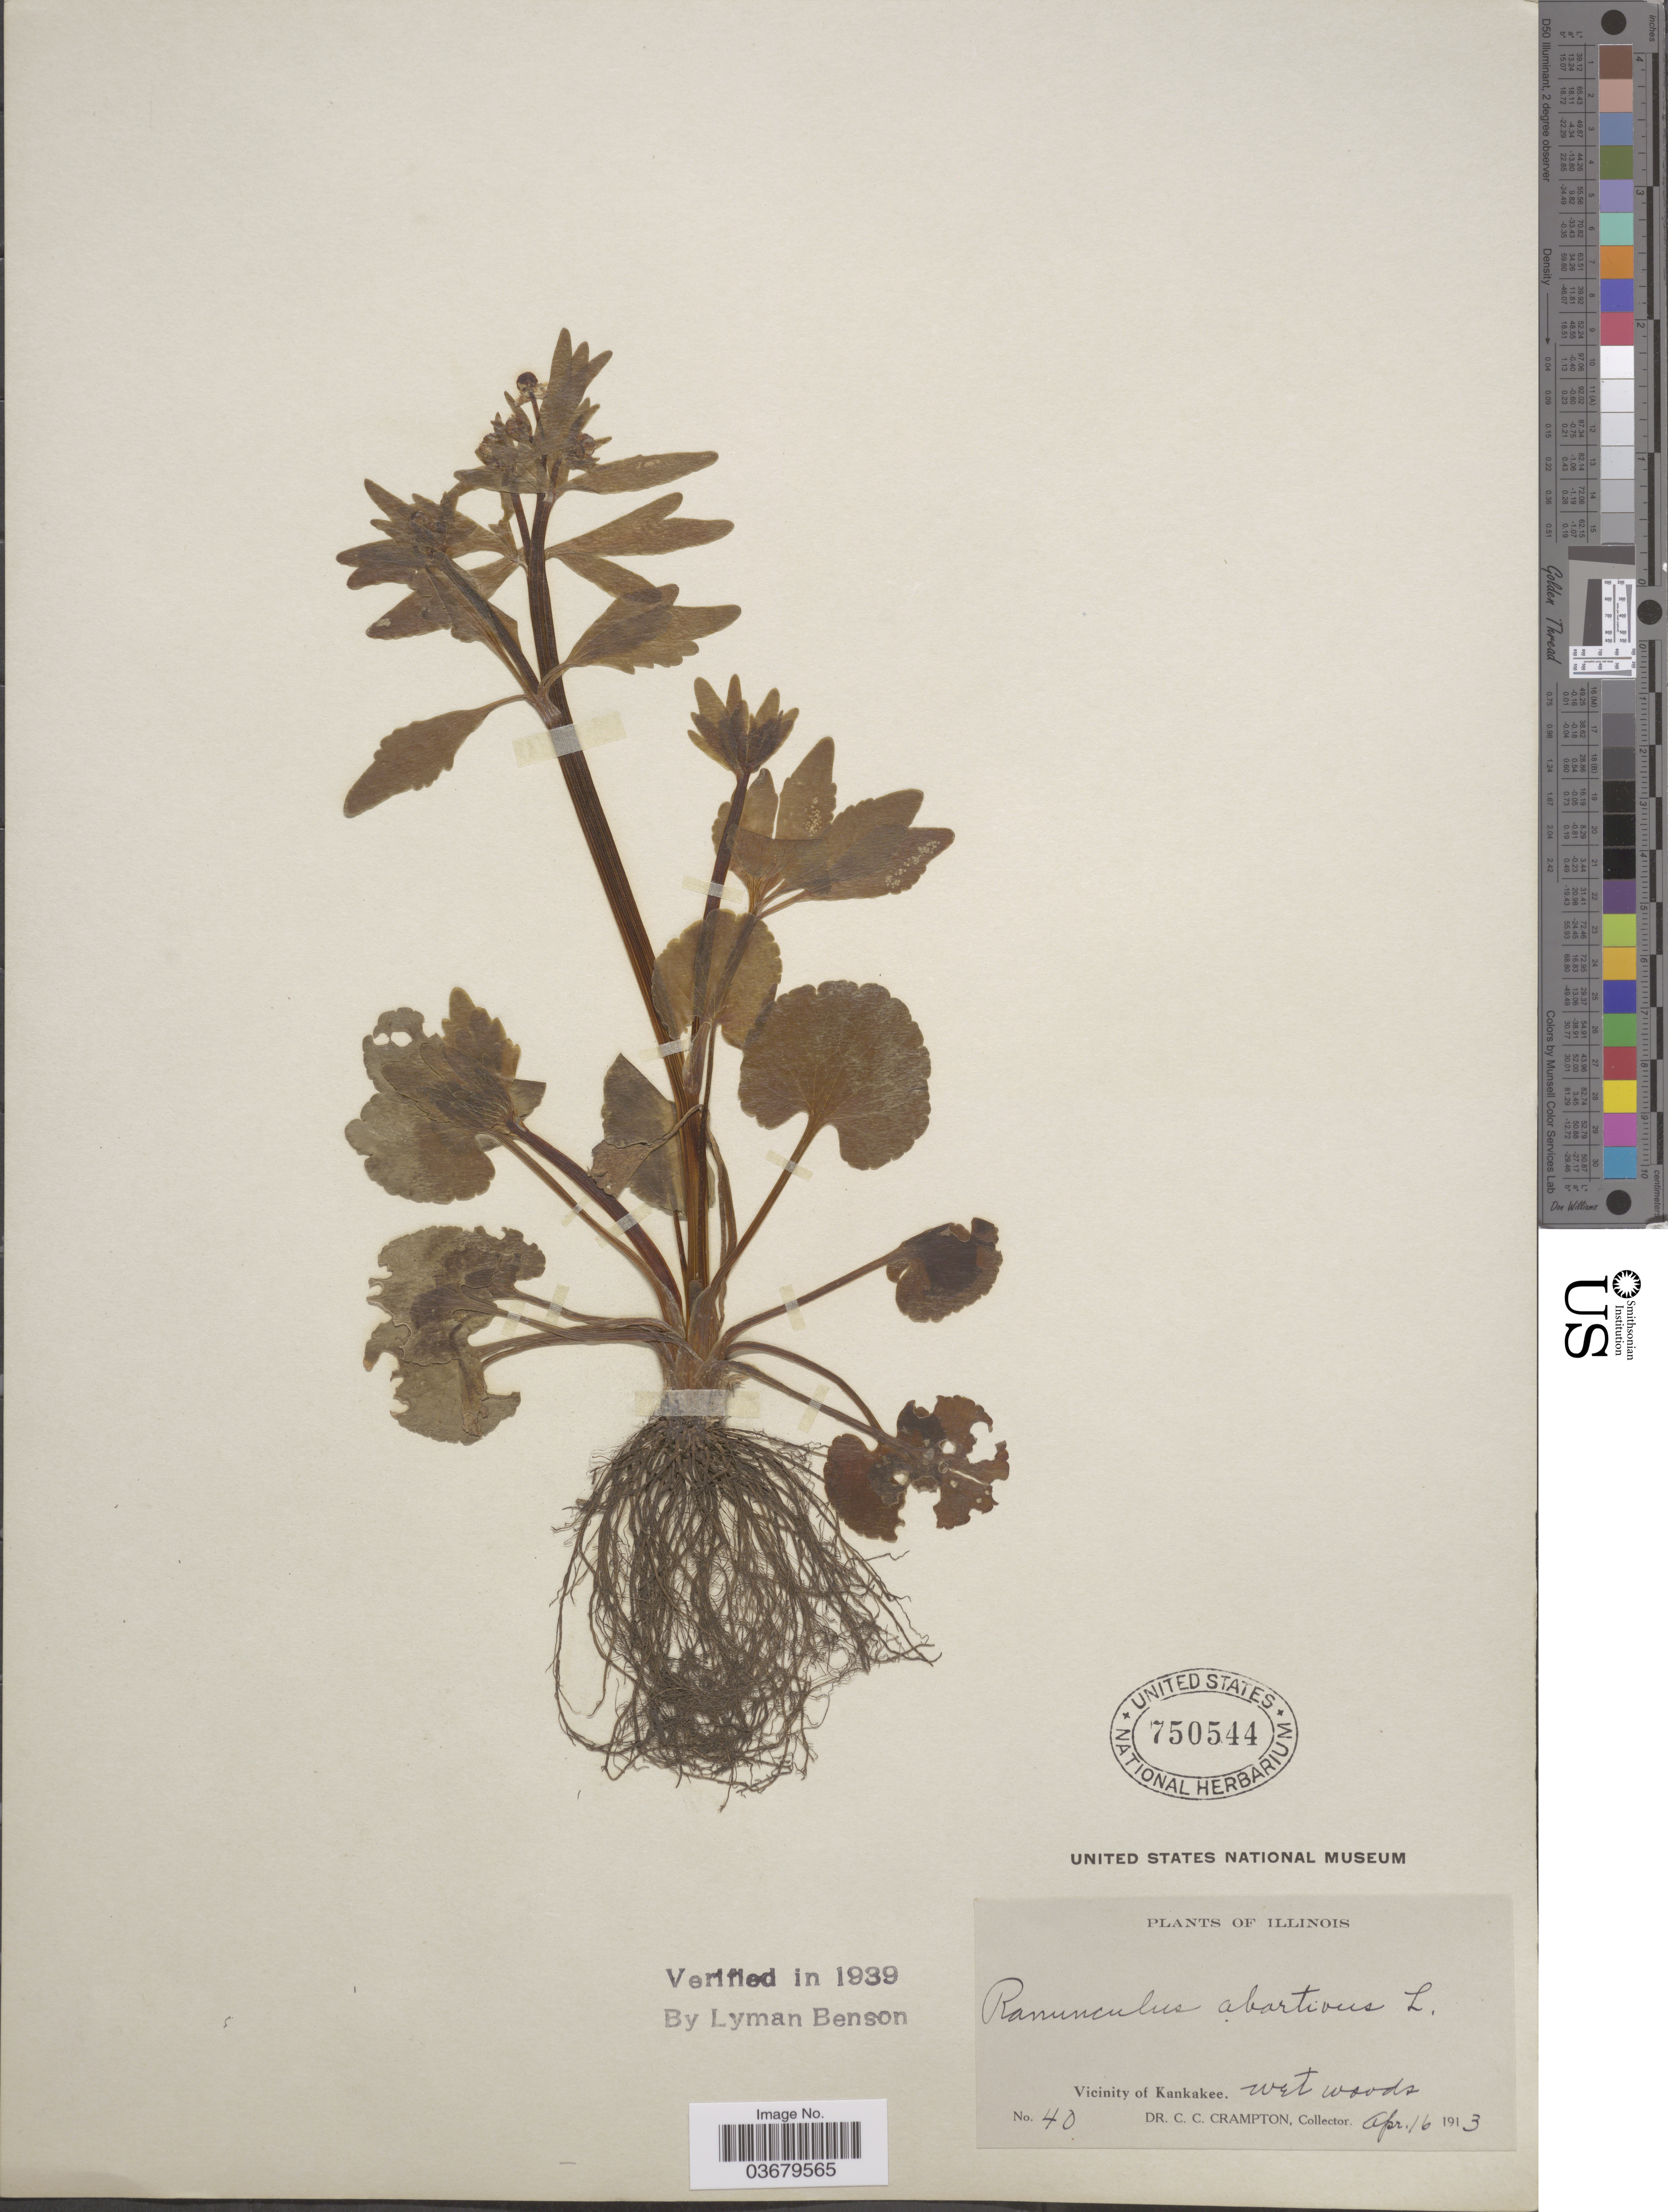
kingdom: Plantae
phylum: Tracheophyta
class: Magnoliopsida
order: Ranunculales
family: Ranunculaceae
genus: Ranunculus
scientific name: Ranunculus abortivus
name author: L.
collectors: C. Crampton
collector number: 40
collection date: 1913-04-16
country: United States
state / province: Illinois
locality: Vicinity of Kankakee.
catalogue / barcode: US 750544